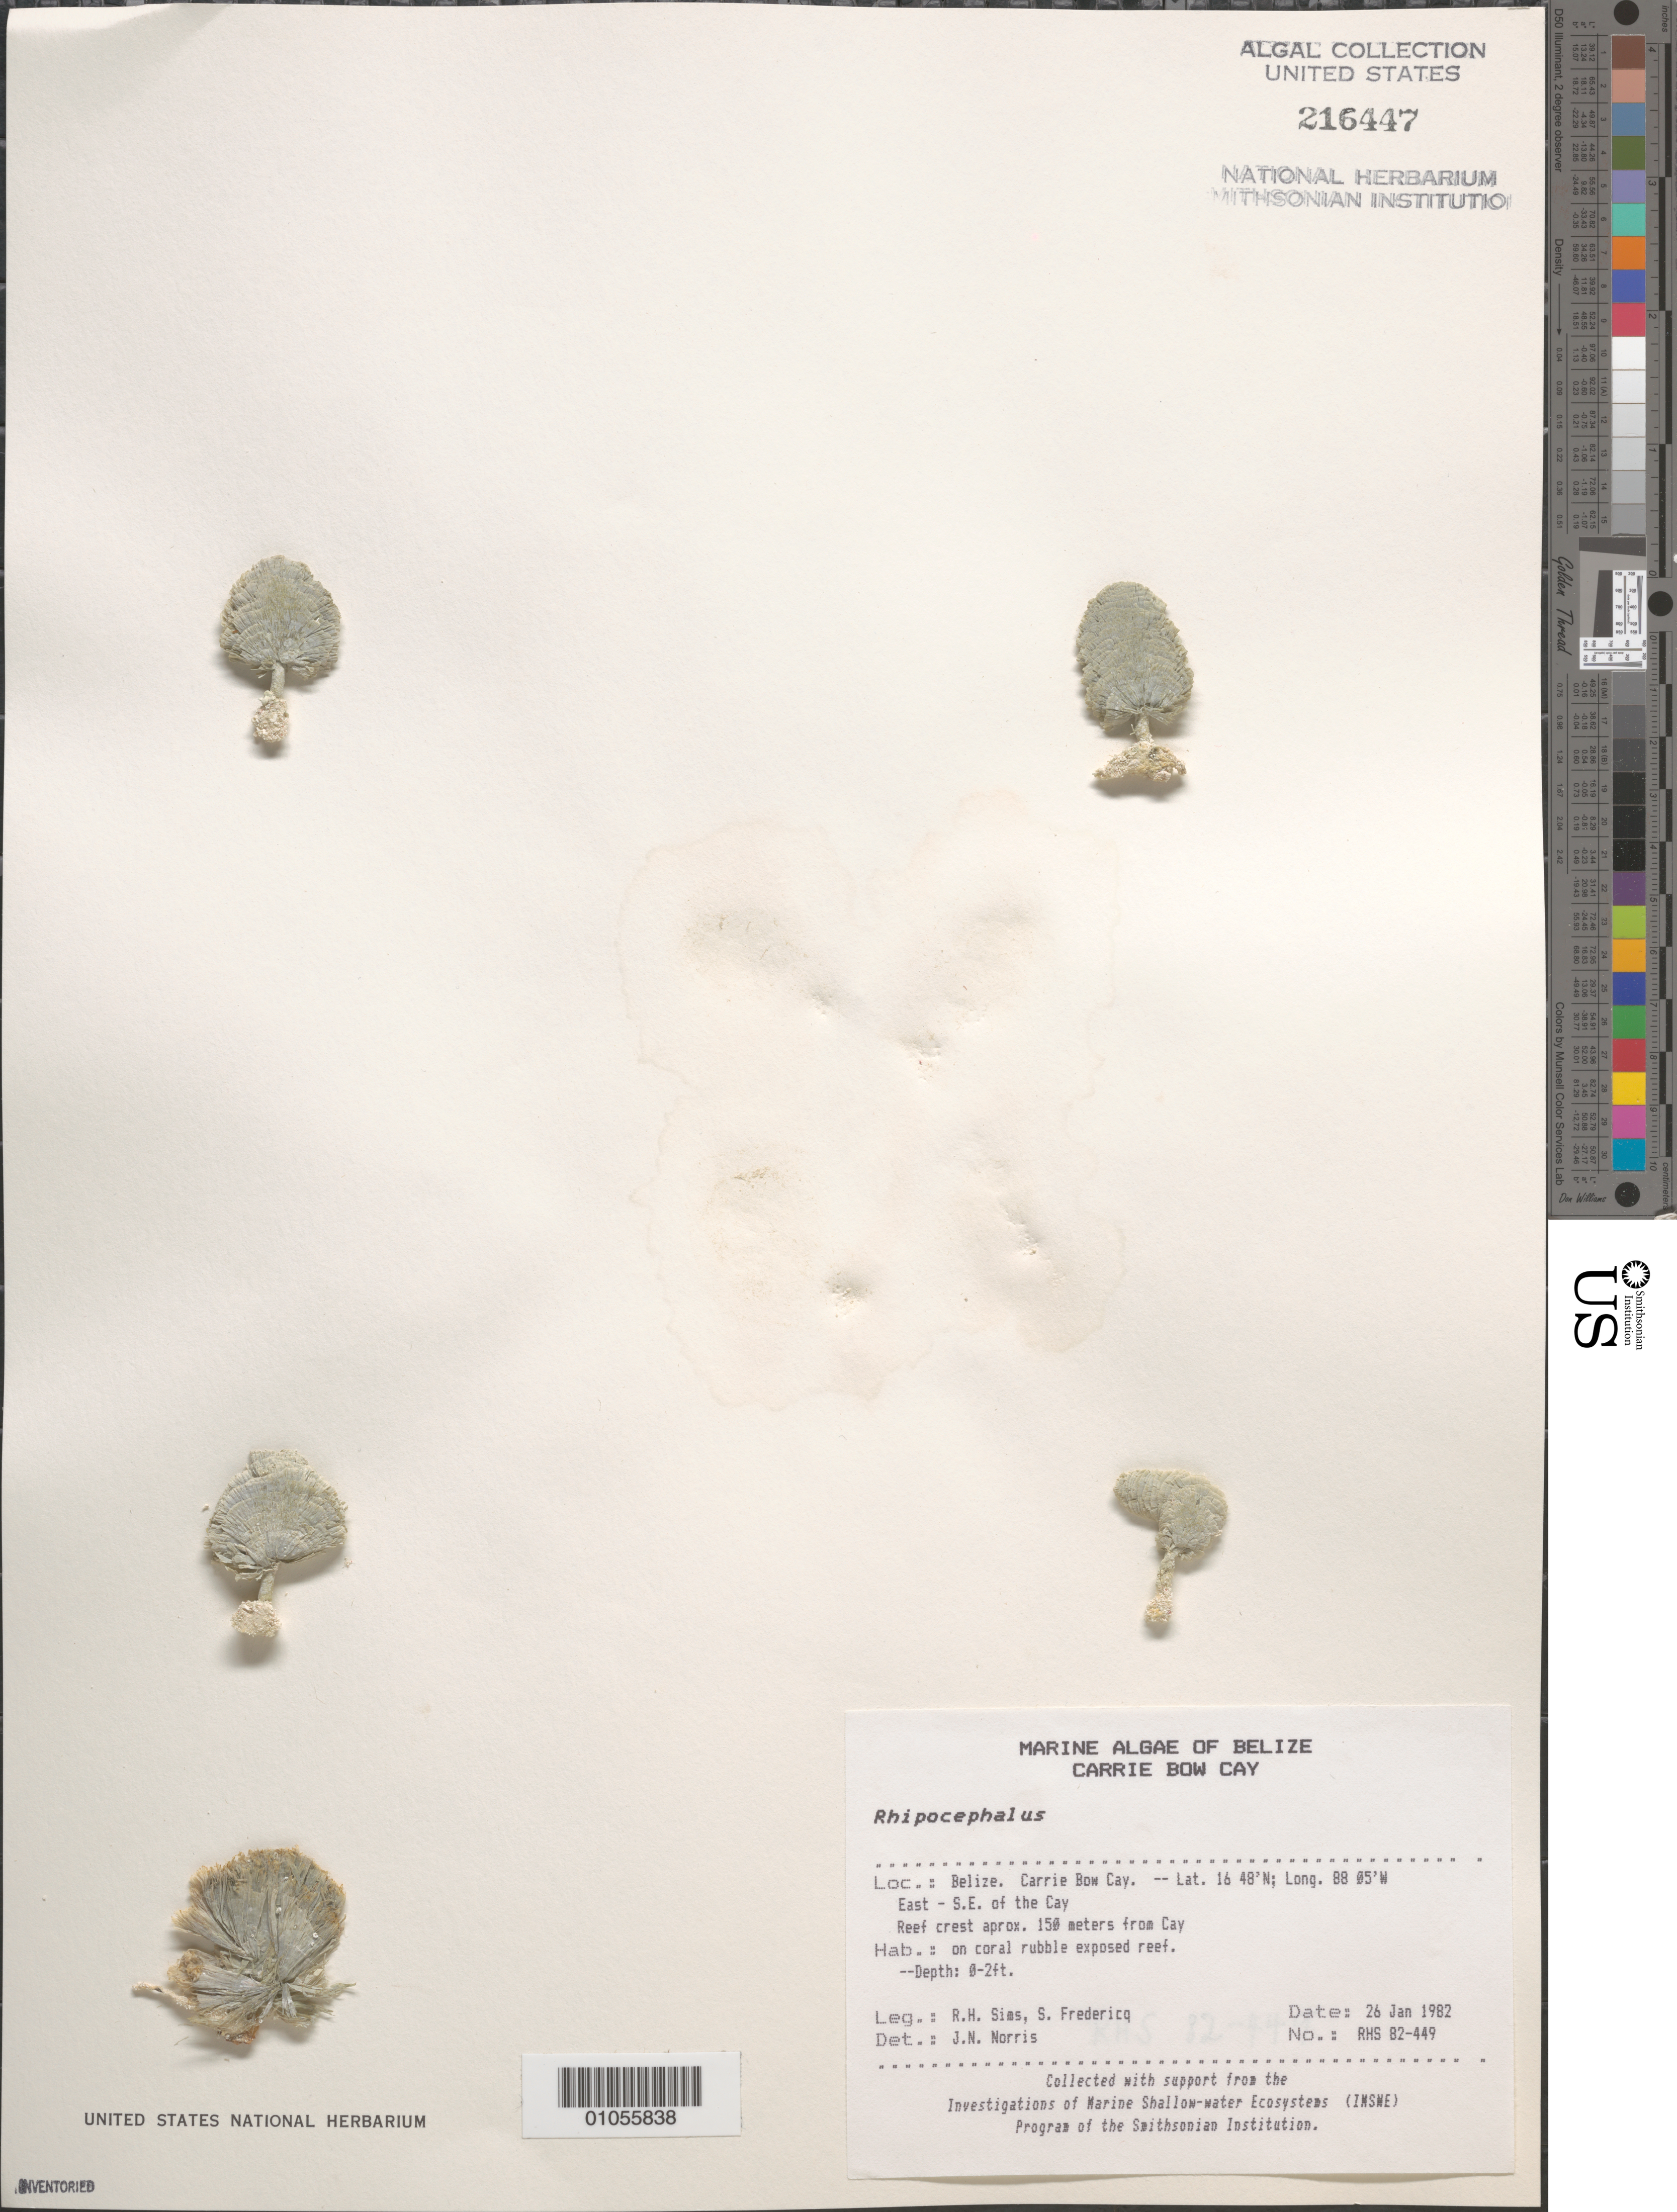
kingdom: Plantae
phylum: Chlorophyta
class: Ulvophyceae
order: Bryopsidales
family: Udoteaceae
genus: Rhipocephalus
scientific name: Rhipocephalus sp.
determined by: Norris, James N.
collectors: R. H. Sims & S. Fredericq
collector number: RHS 82-449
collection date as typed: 26 Jan 1982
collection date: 1982-01-26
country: Belize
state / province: Stann Creek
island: Carrie Bow Cay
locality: East southeast of the cay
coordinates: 16 48'N, 88 05'W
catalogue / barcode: US 216447